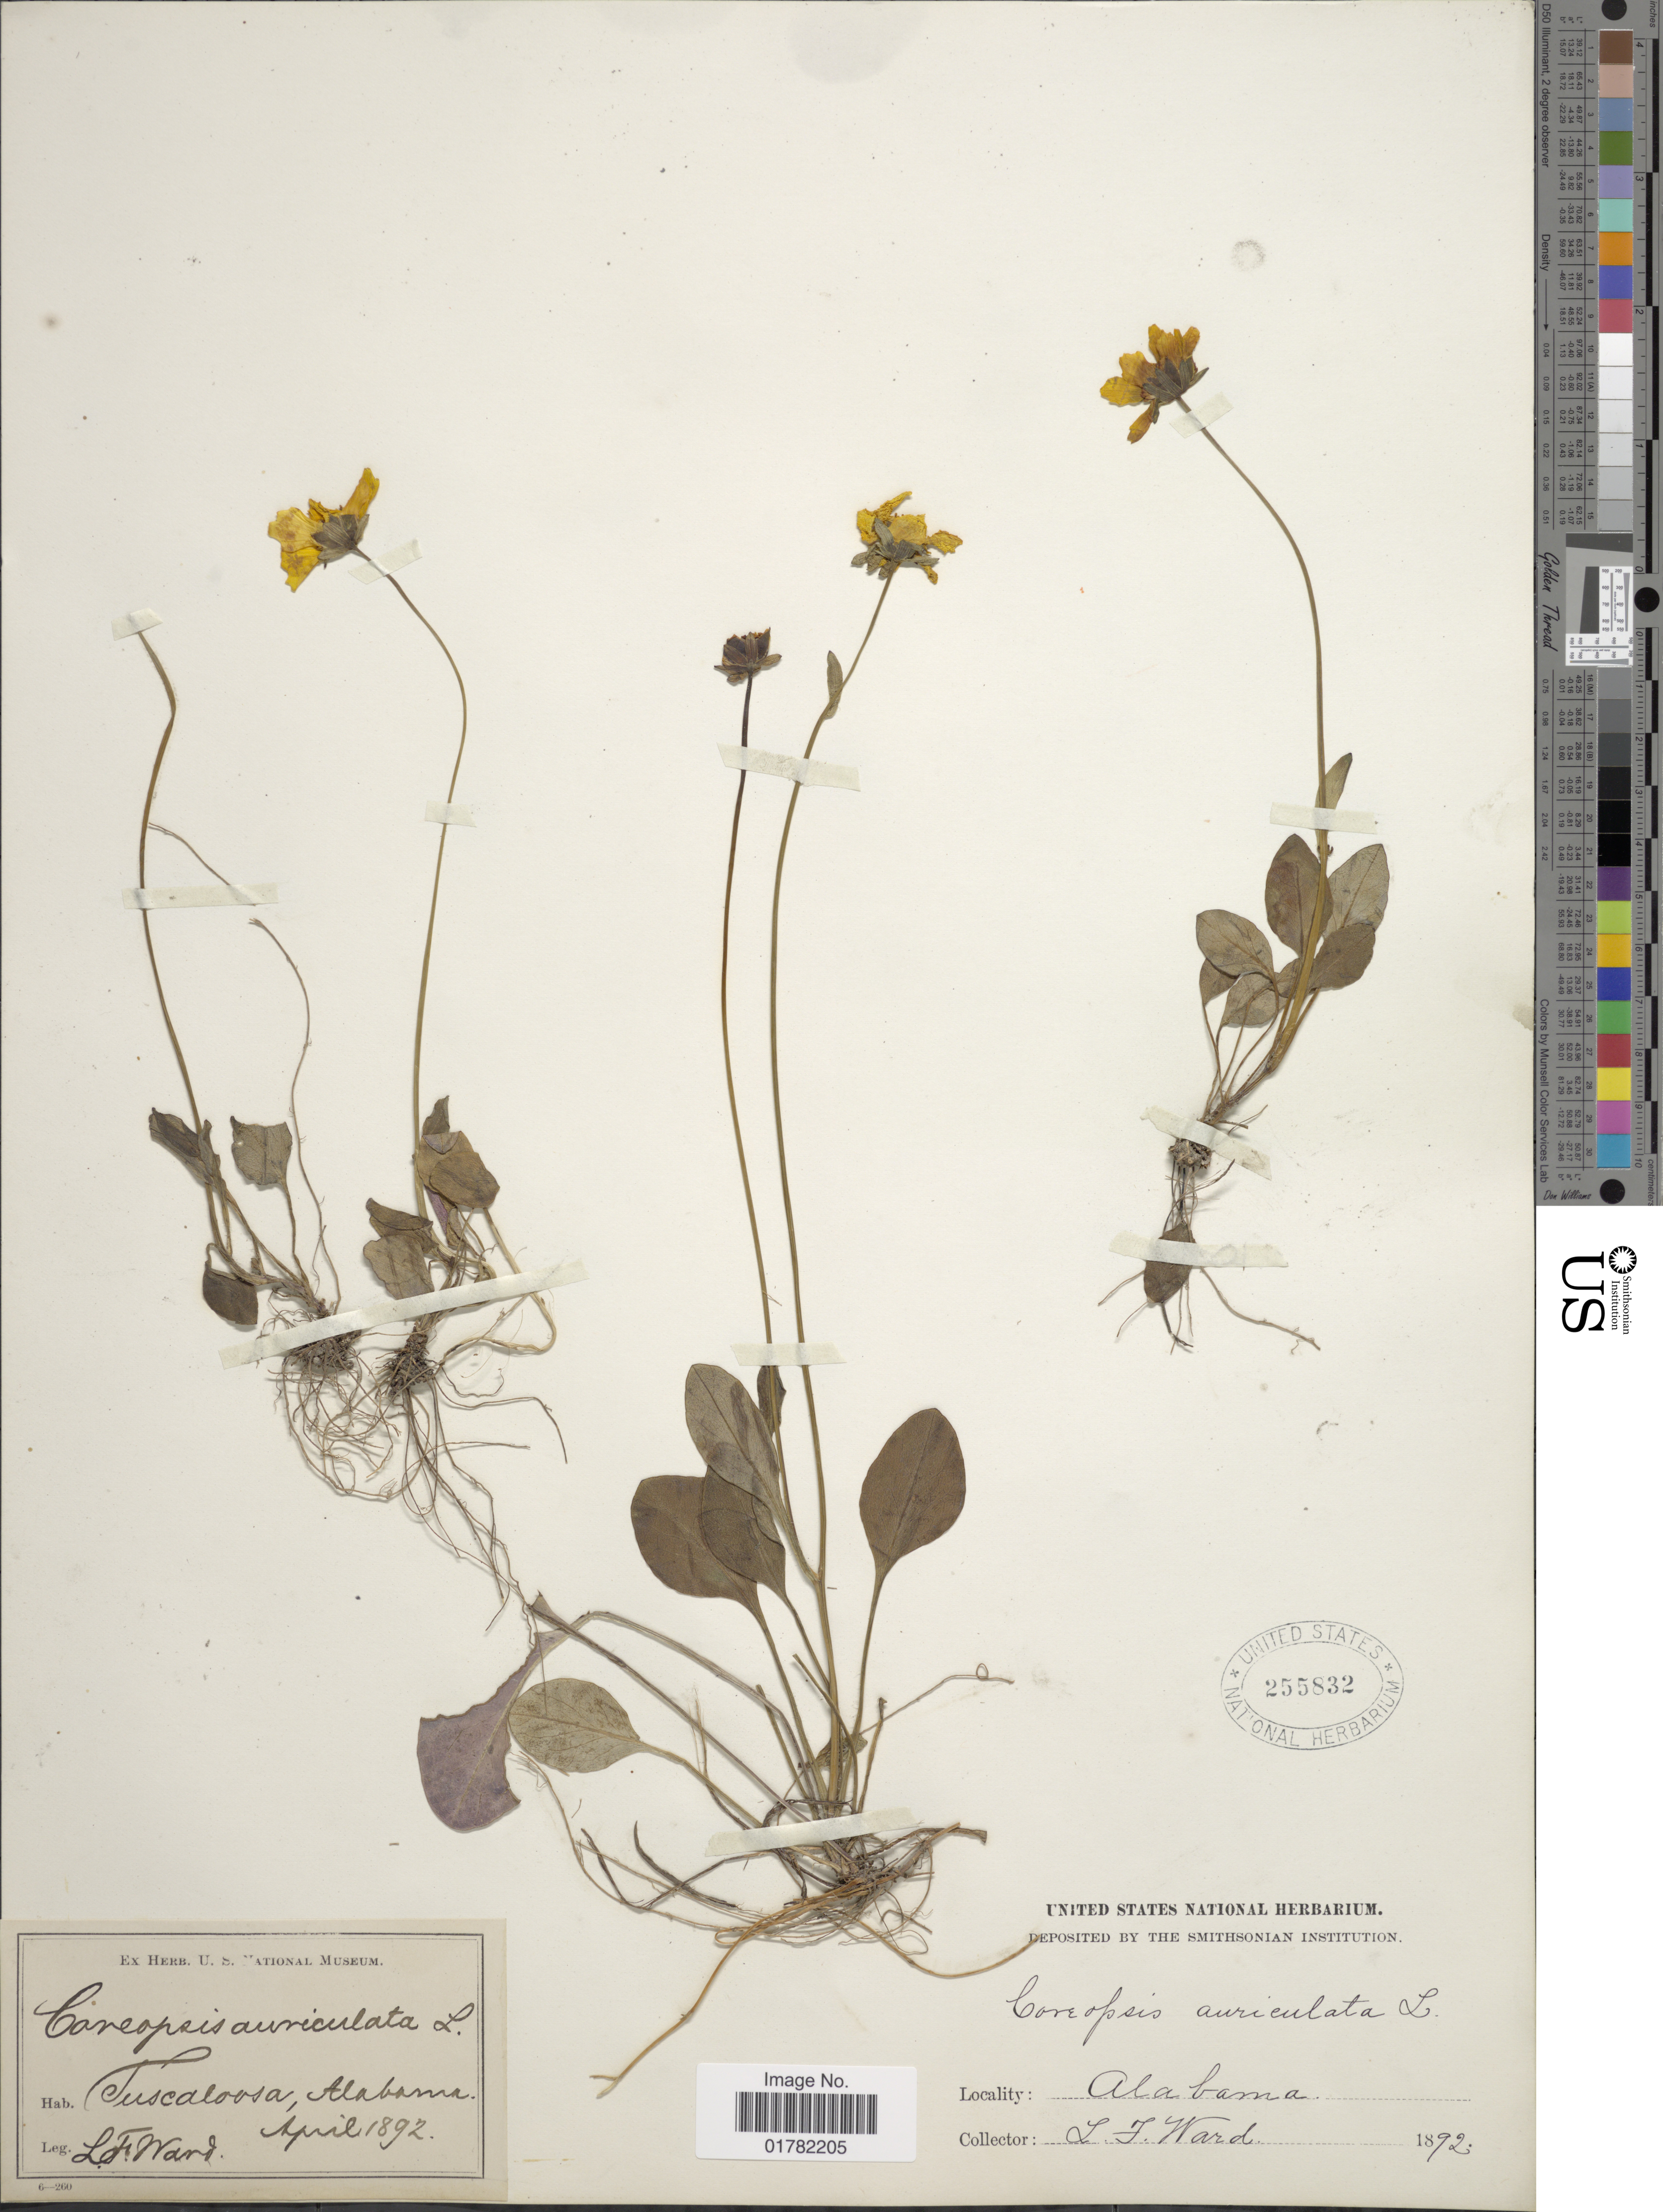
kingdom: Plantae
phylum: Tracheophyta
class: Magnoliopsida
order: Asterales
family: Asteraceae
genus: Coreopsis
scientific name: Coreopsis auriculata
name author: L.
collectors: L. Ward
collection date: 1892-04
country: United States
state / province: Alabama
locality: Tuscaloosa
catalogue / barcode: US 255832